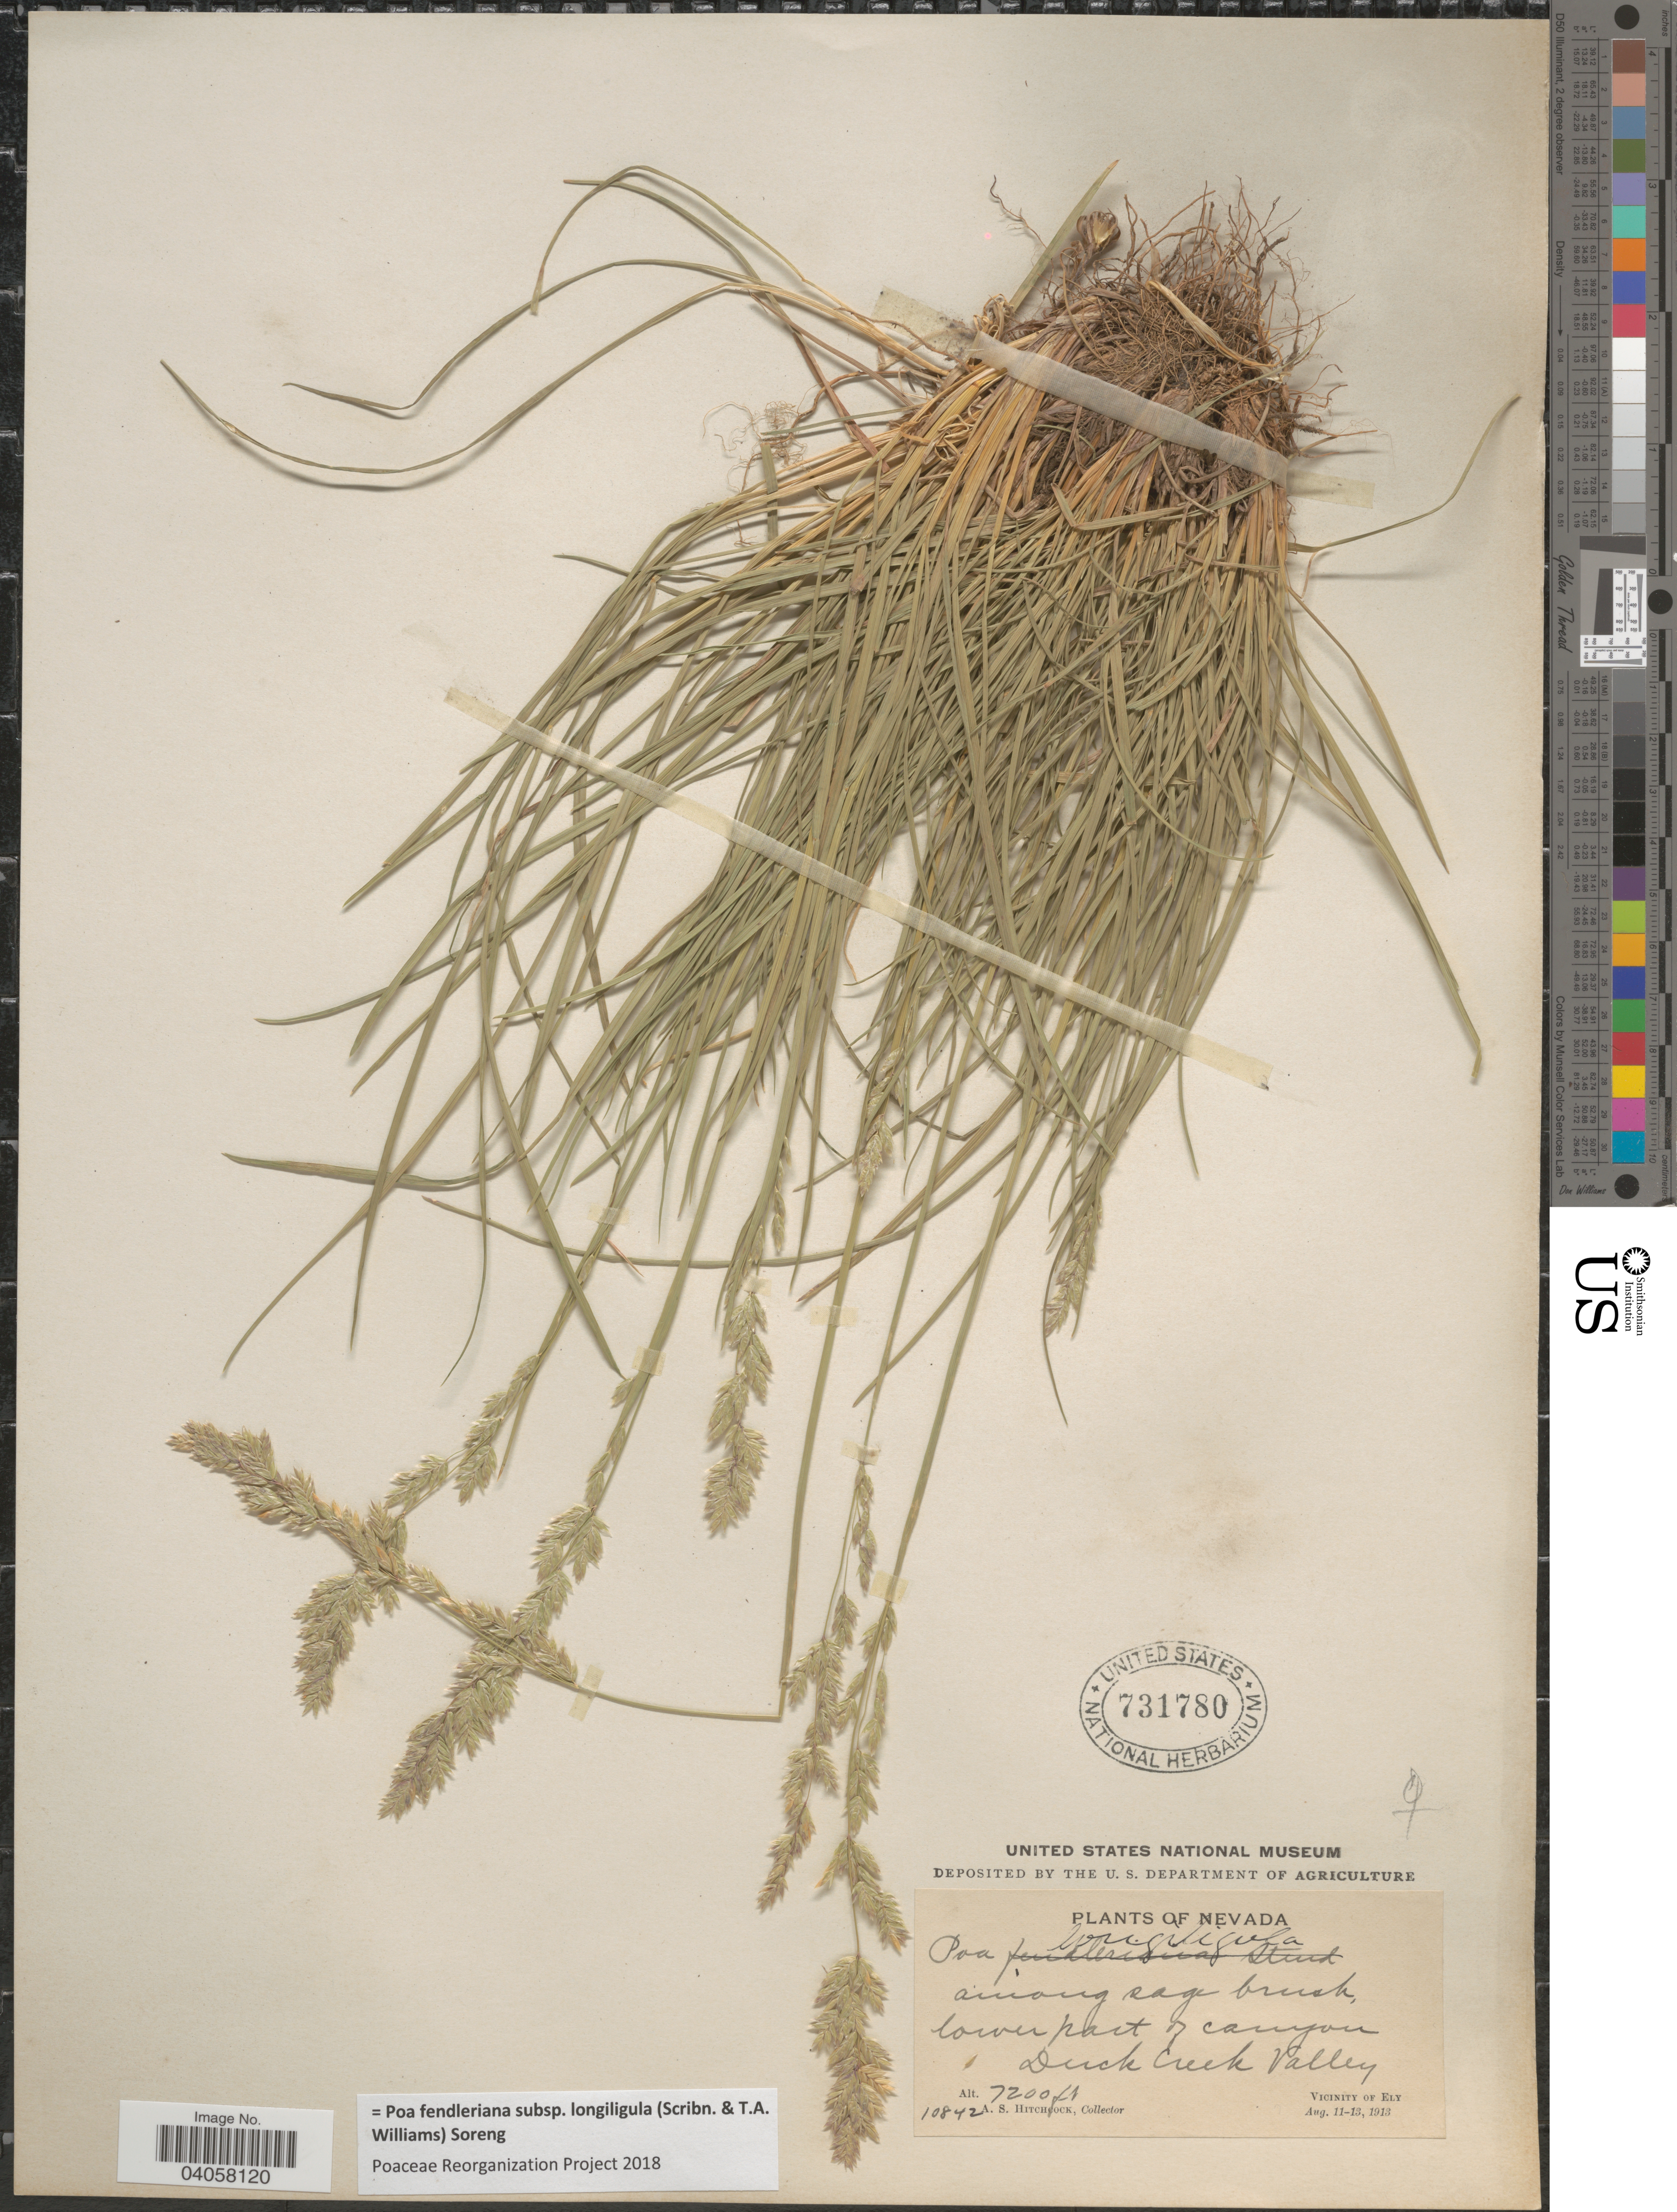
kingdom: Plantae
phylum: Tracheophyta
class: Liliopsida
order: Poales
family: Poaceae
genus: Poa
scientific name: Poa fendleriana subsp. longiligula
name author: (Scribn. & T.A. Williams) Soreng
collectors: A. S. Hitchcock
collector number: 10842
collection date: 1913-08-11/1913-08-13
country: United States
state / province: Nevada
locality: Among sage brush, lower part of canyon. Duck Creek Valley. Vicinity of Ely.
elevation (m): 2195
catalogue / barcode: US 731780